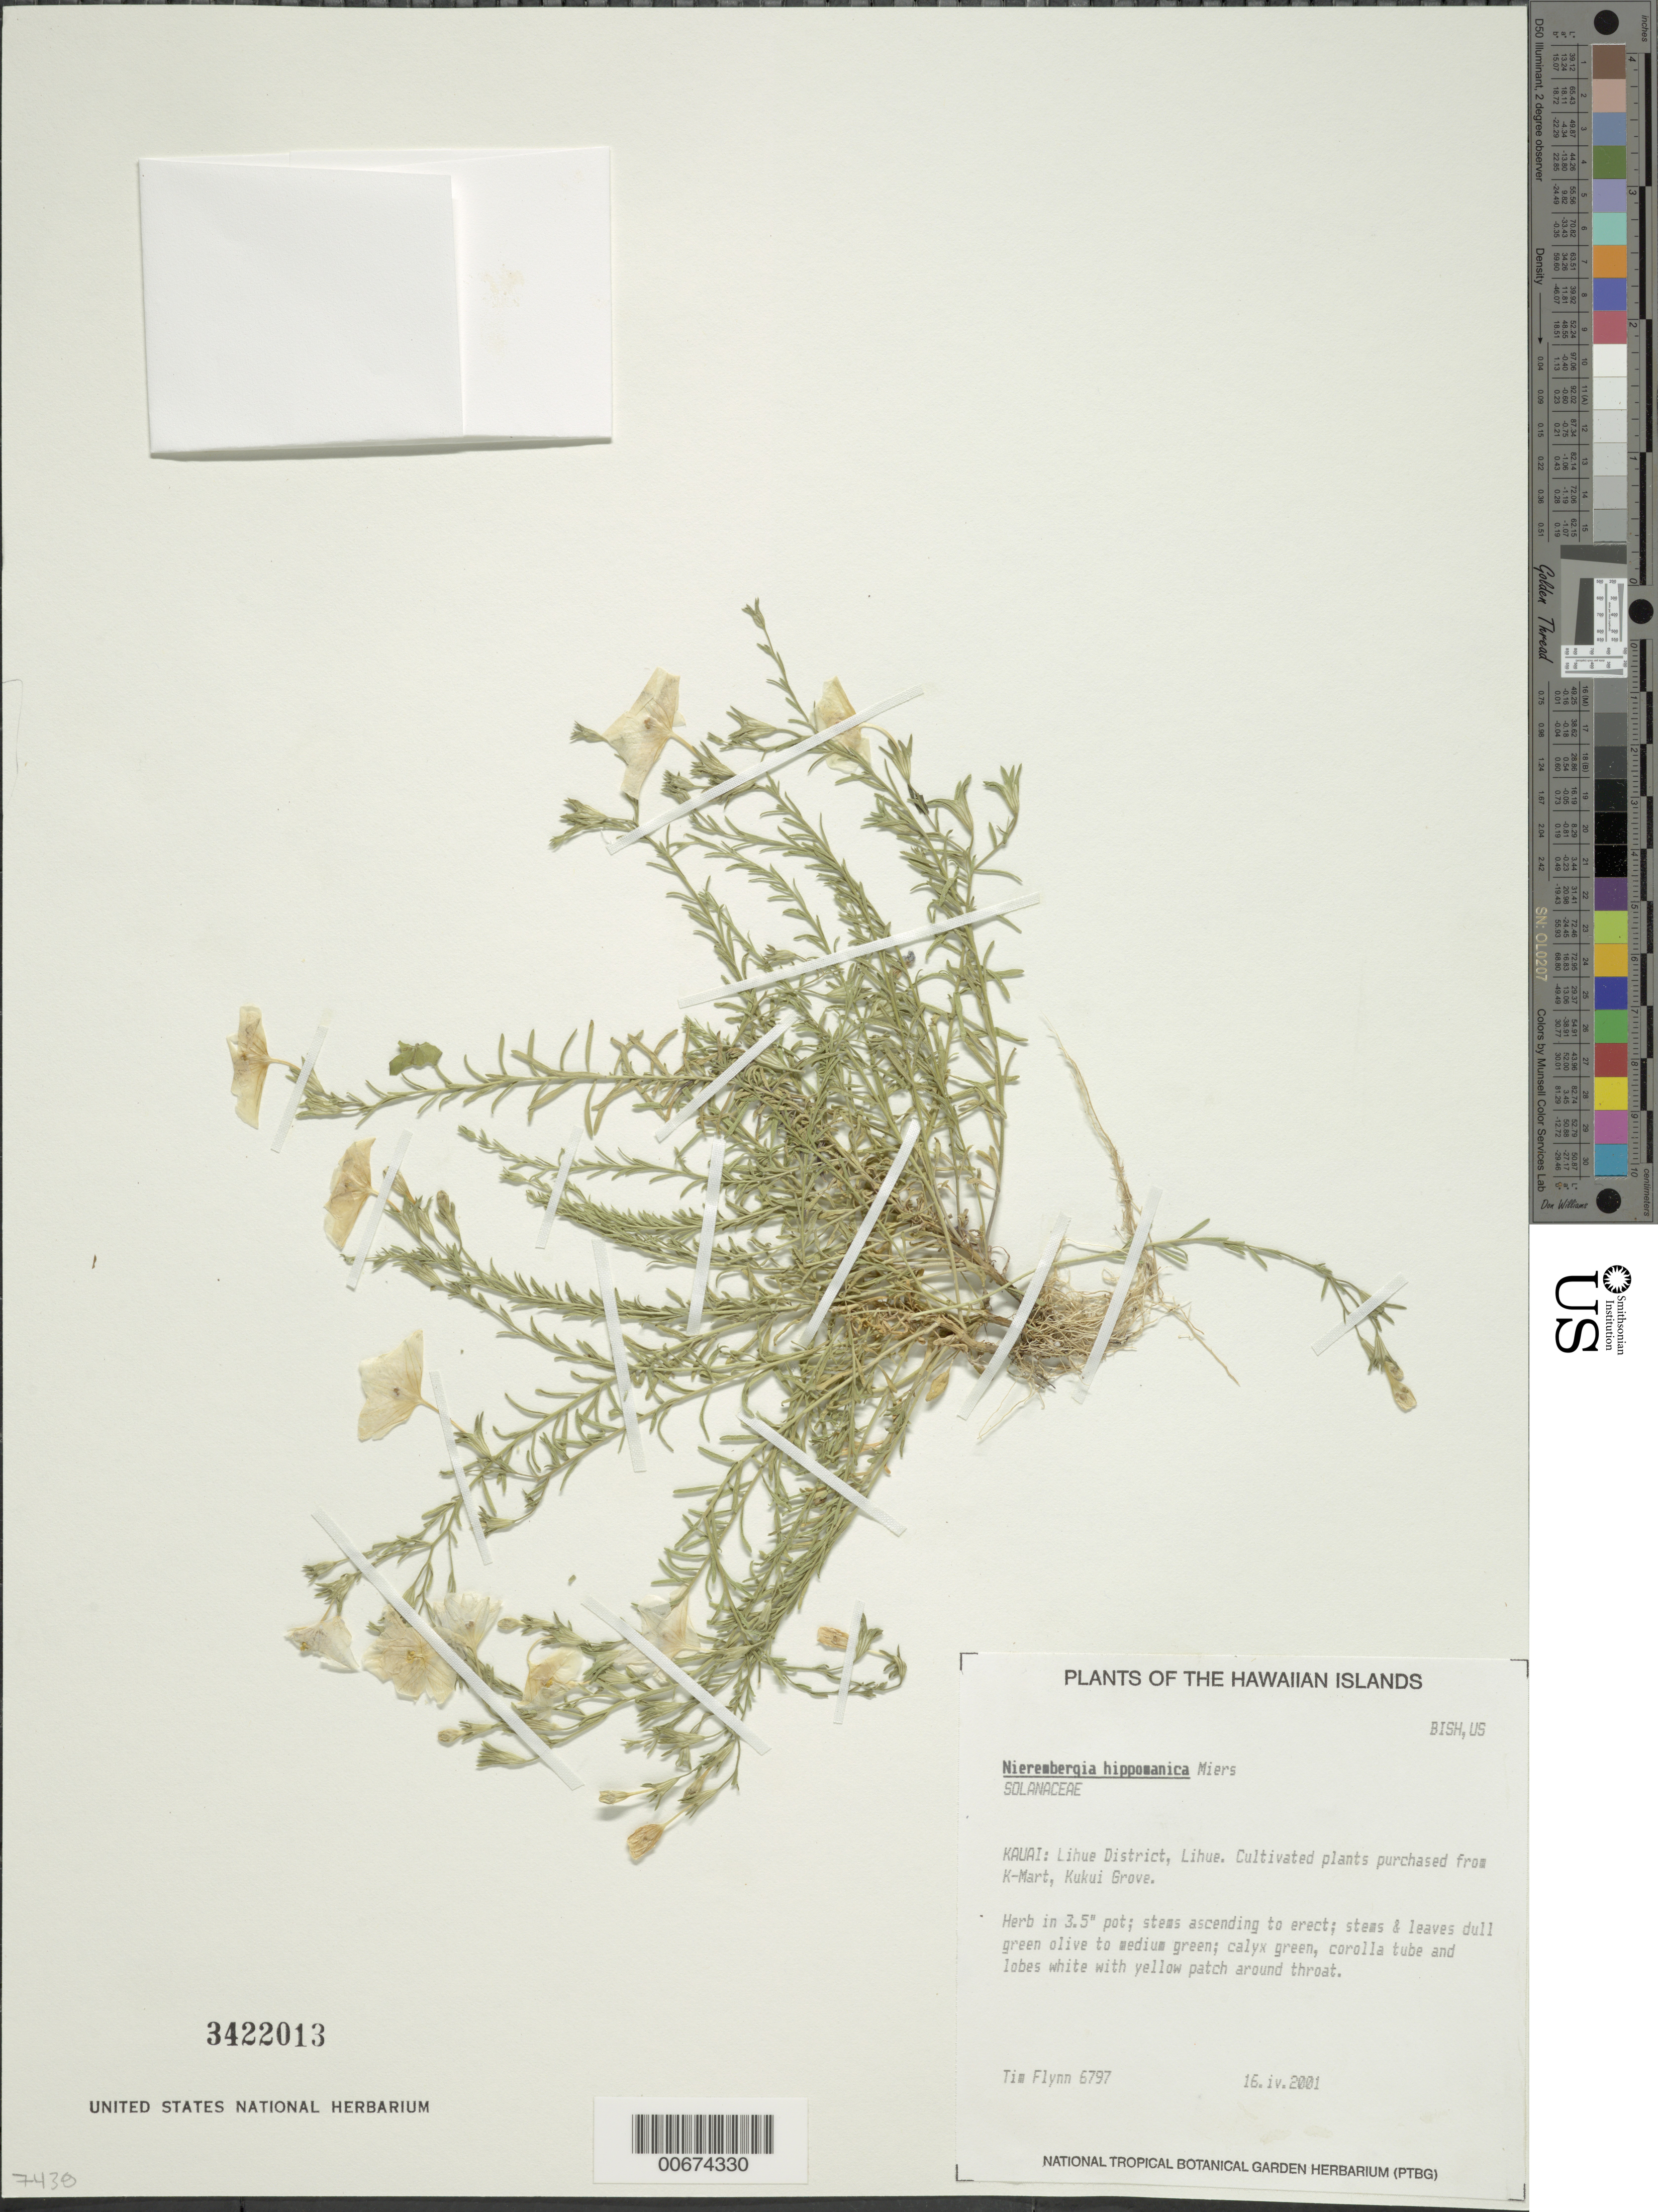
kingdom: Plantae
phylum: Tracheophyta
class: Magnoliopsida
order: Solanales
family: Solanaceae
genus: Nierembergia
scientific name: Nierembergia hippomanica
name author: Miers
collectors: T. W. Flynn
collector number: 6797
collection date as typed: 16 Apr 2001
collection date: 2001-04-16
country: United States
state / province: Hawaii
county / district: Kauai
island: Kaua'i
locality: Lihue District, Lihue, purchased from K-Mart, Kukui Grove.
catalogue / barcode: US 3422013